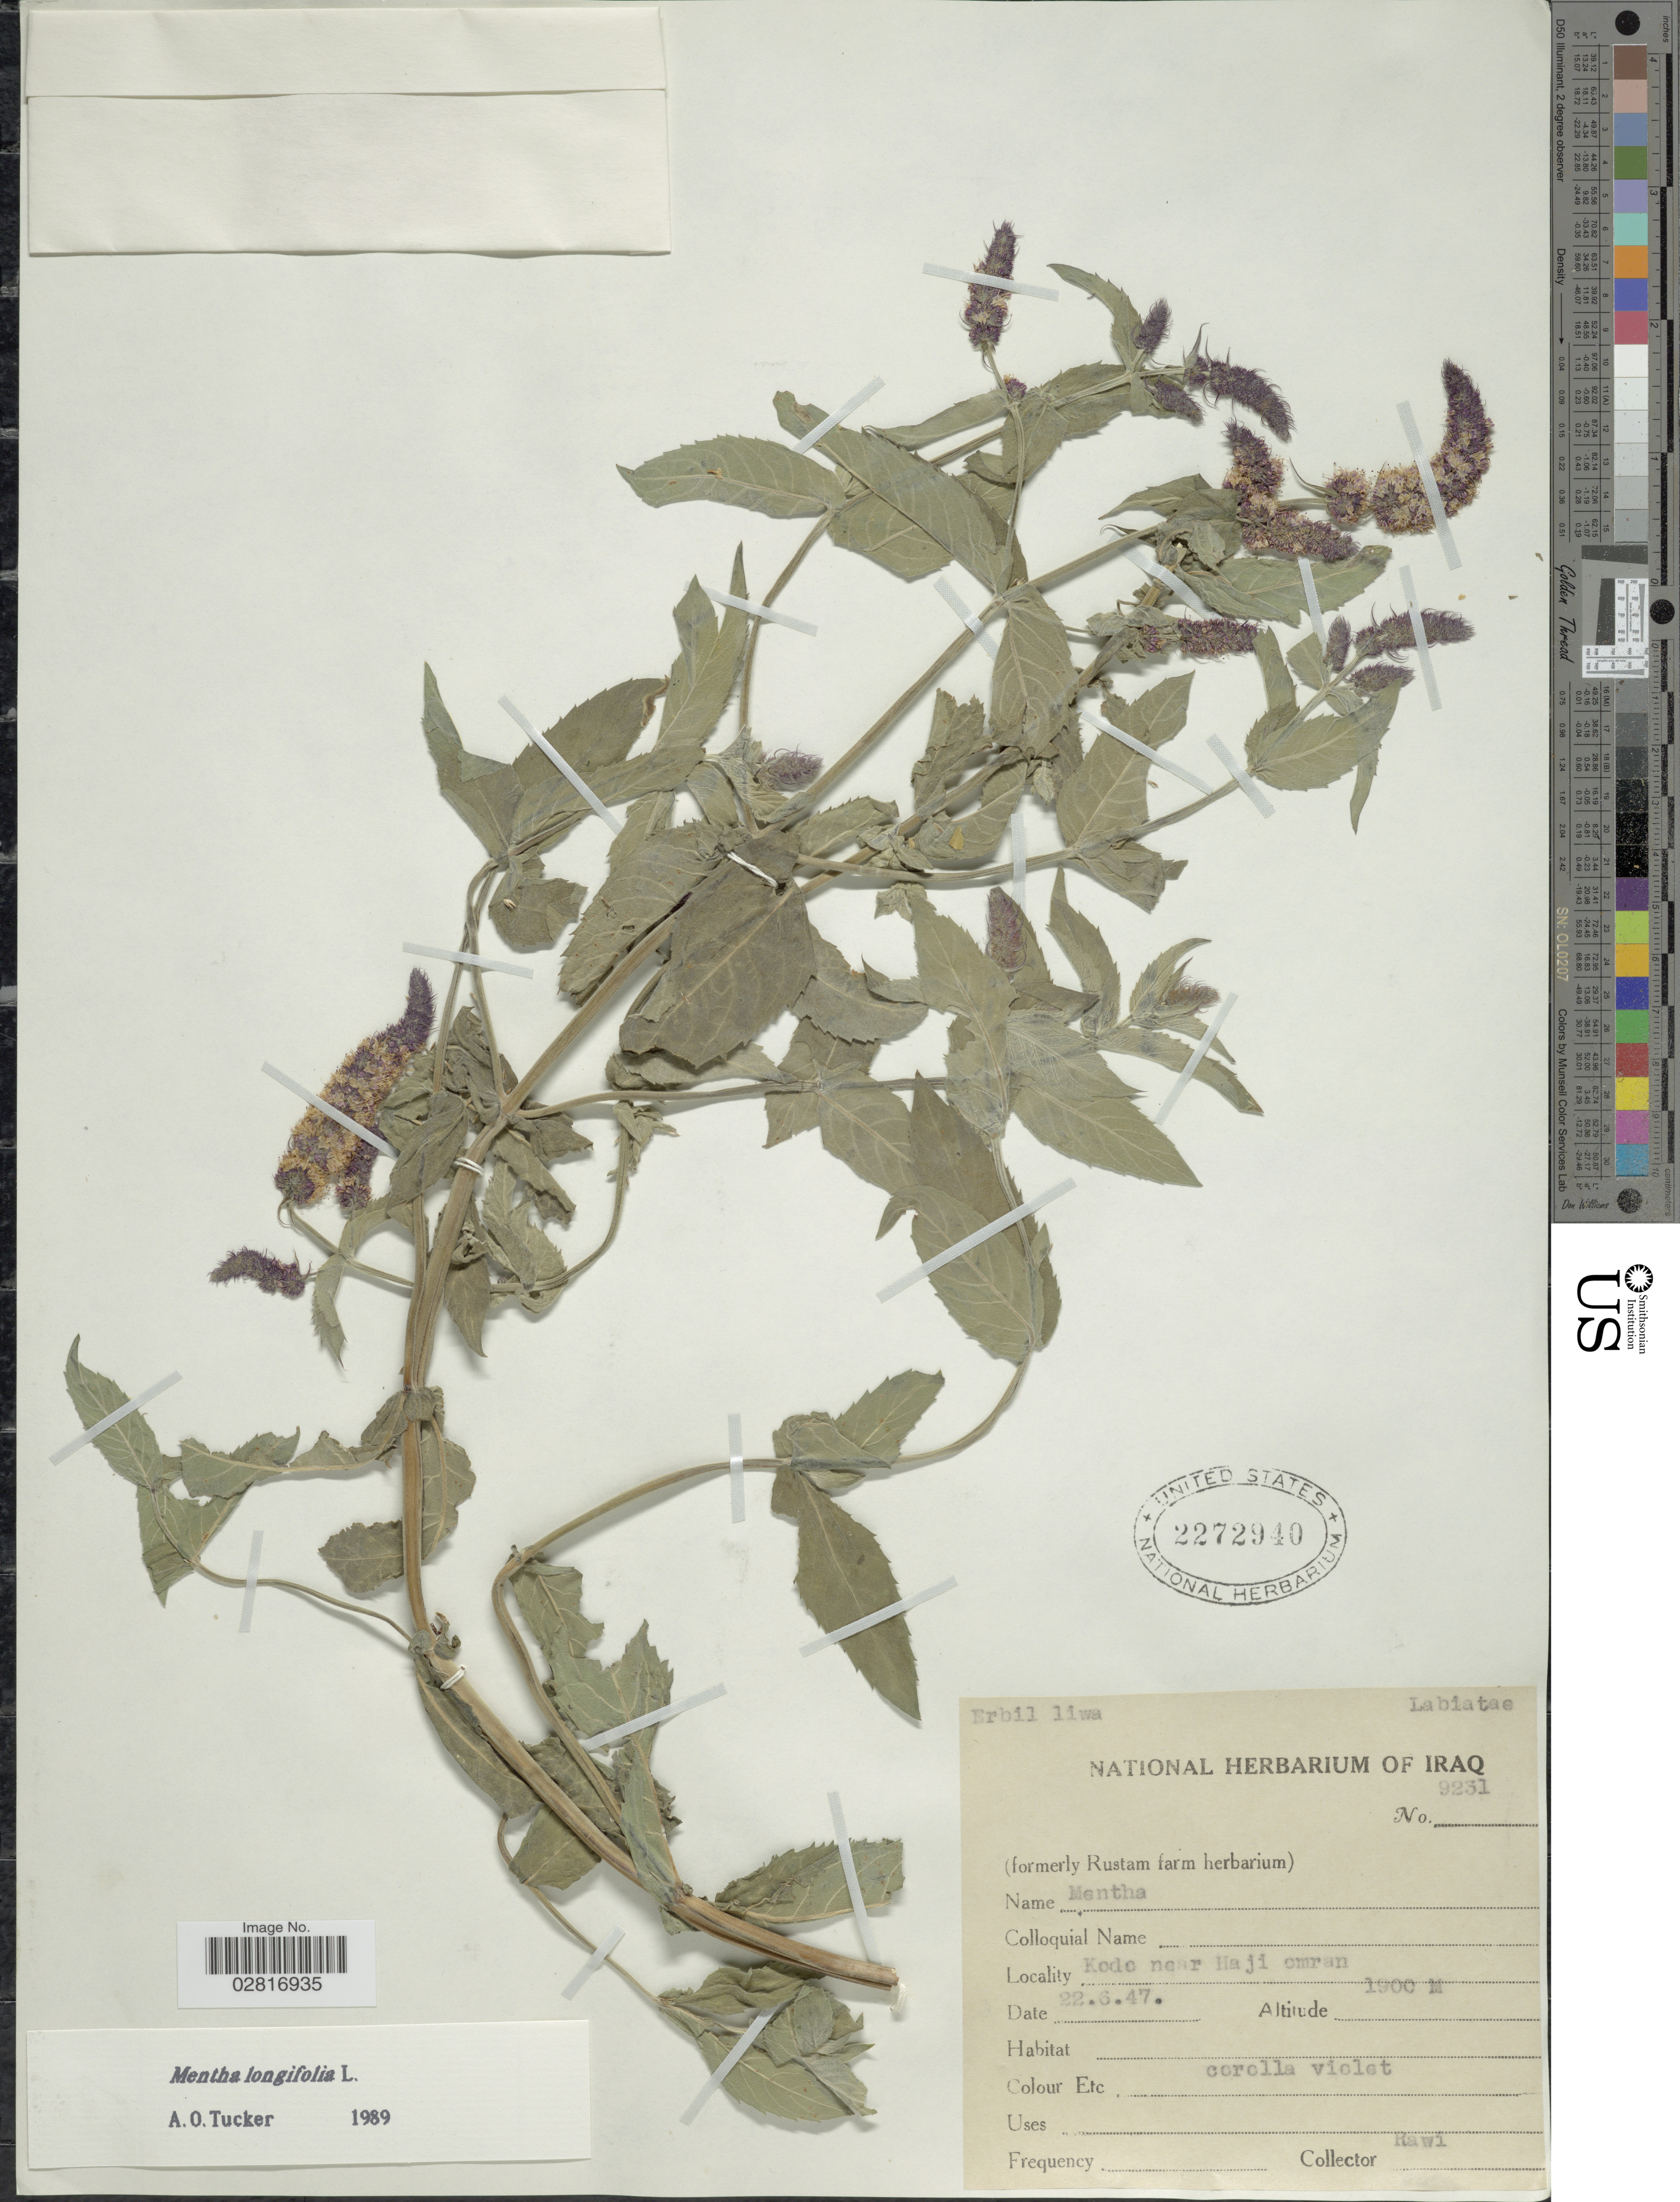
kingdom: Plantae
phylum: Tracheophyta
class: Magnoliopsida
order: Lamiales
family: Lamiaceae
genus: Mentha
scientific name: Mentha longifolia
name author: (L.) L.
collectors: -. Rawi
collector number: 9231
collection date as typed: Transcribed d/m/y: 22/6/47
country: Iraq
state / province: Arbīl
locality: Erbil liwa, Kodo near Haji omran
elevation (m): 1900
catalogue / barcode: US 2272940